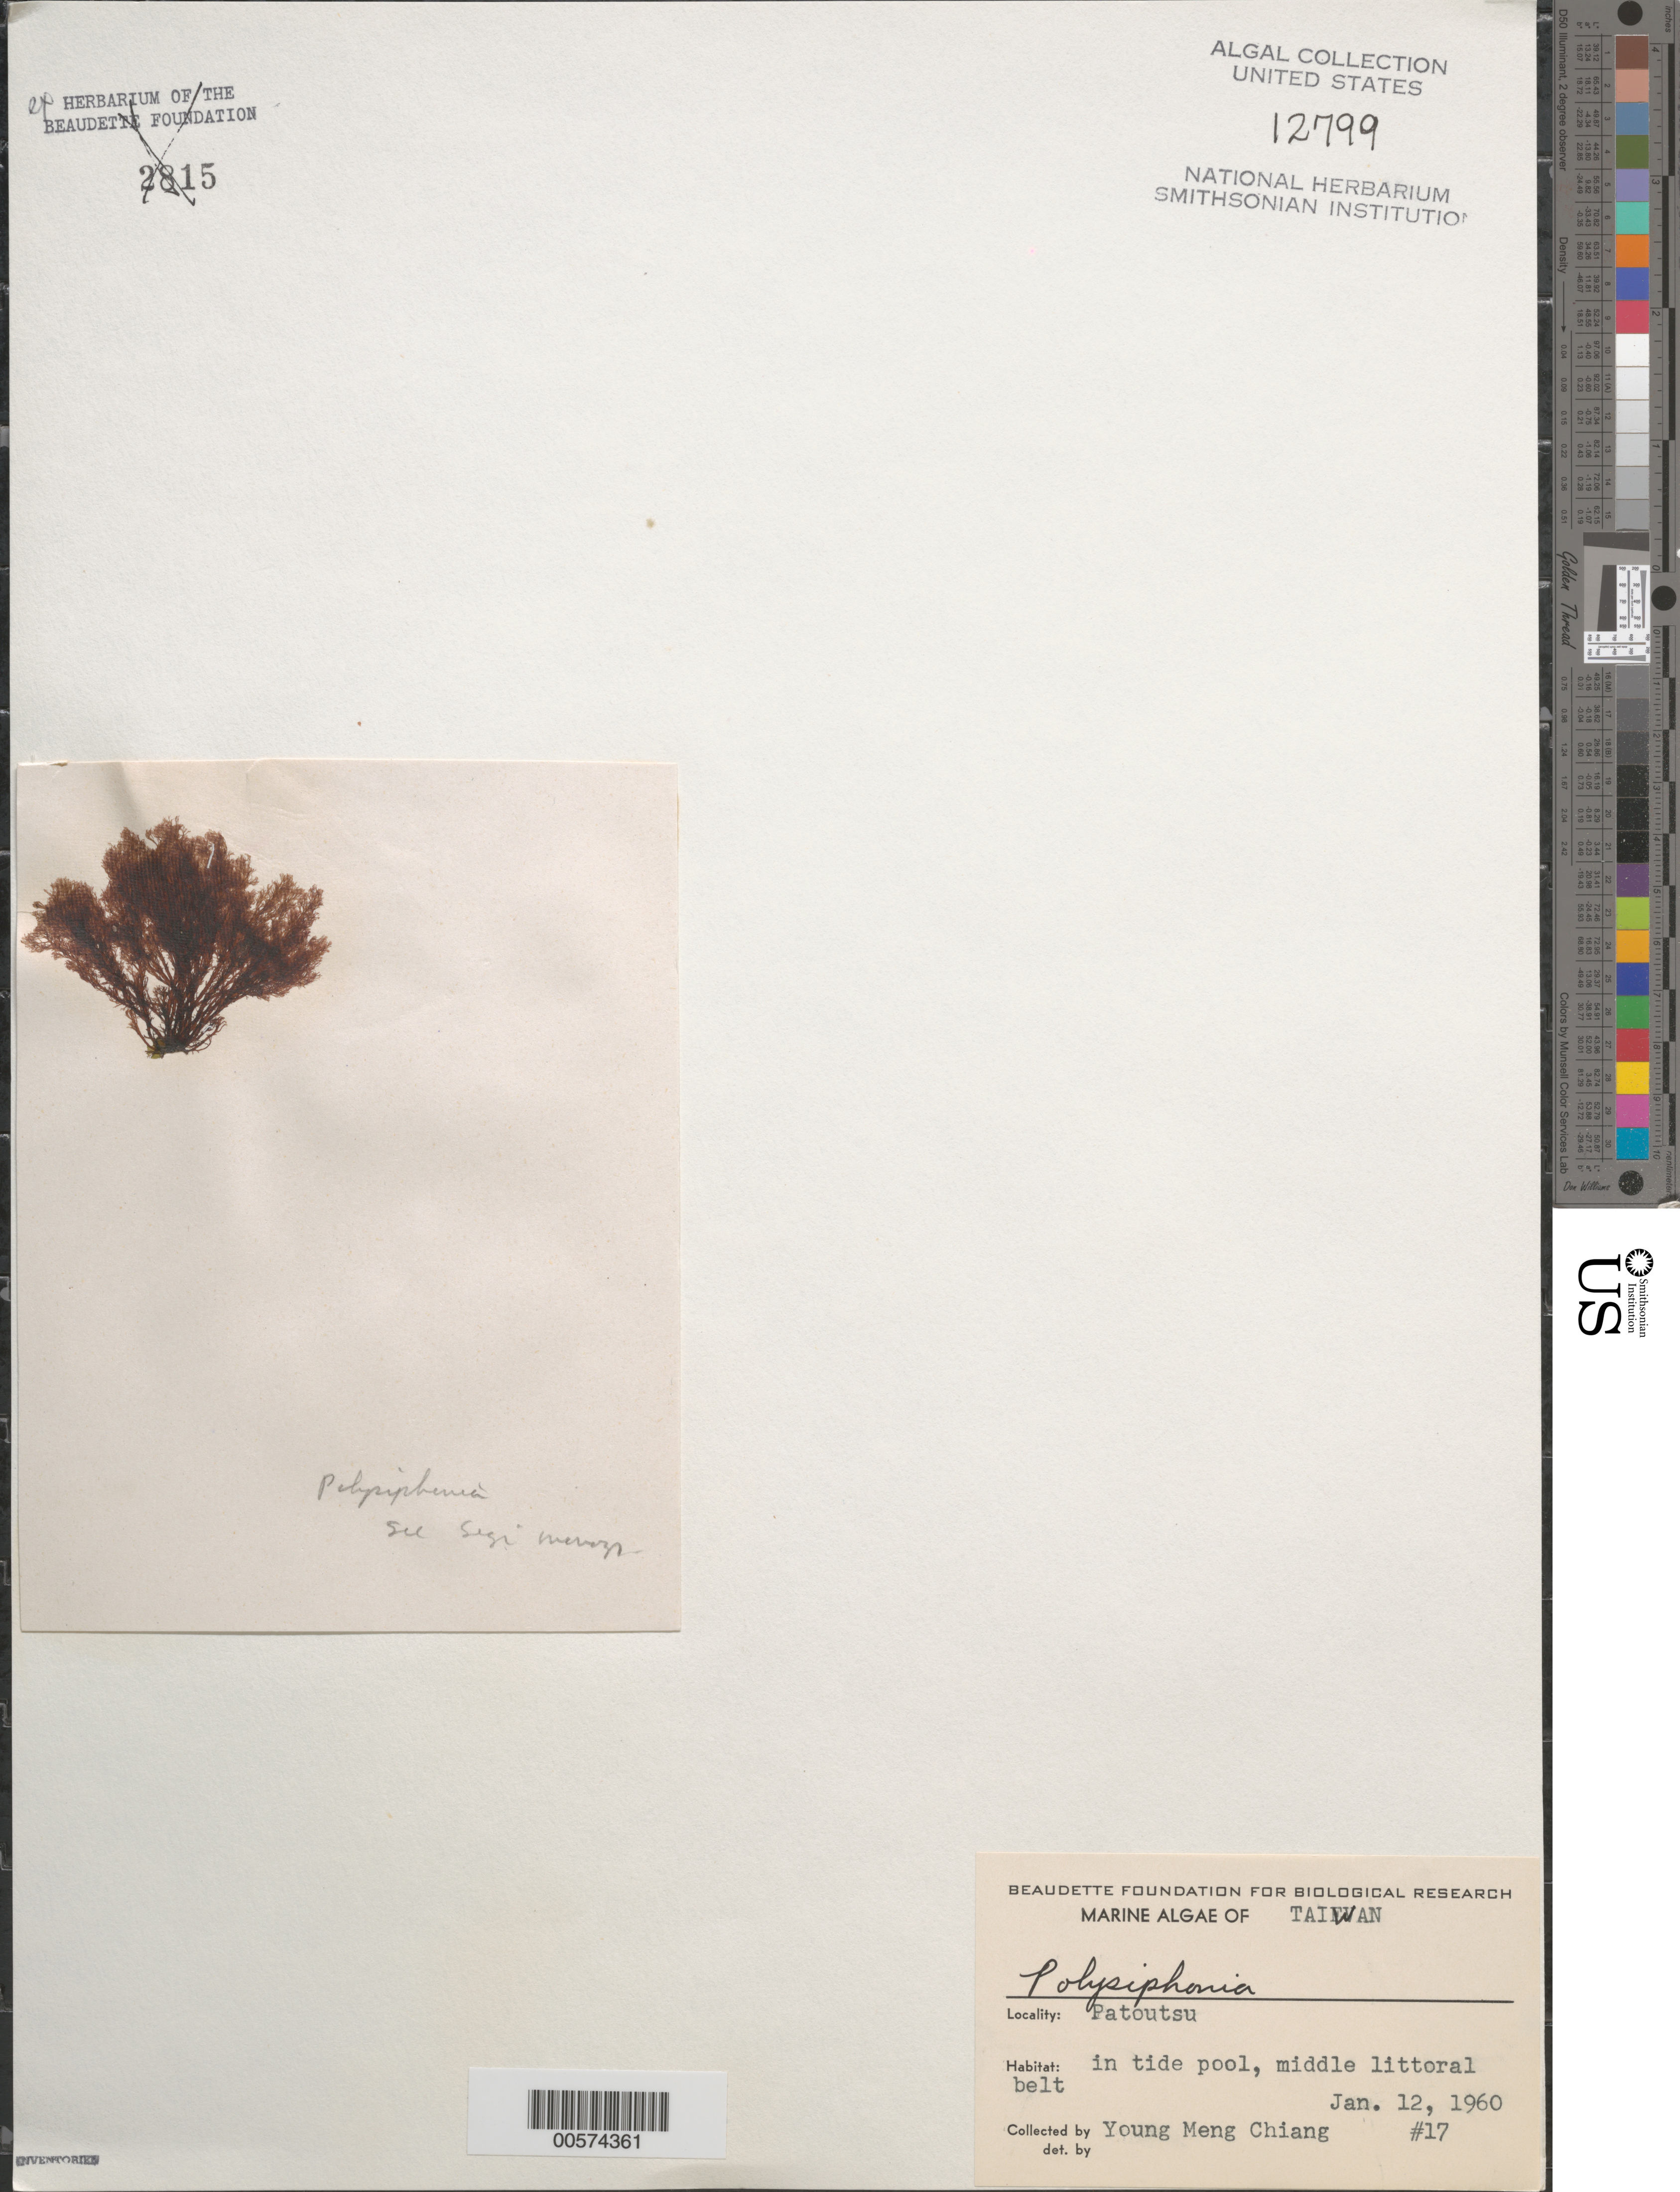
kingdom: Plantae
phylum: Rhodophyta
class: Florideophyceae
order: Ceramiales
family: Rhodomelaceae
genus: Polysiphonia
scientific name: Polysiphonia sp.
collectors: Y. Chiang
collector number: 17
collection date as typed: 12 Jan 1960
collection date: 1960-01-12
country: Taiwan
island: Taiwan [Formosa]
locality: Patoutsu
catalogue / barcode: US 12799